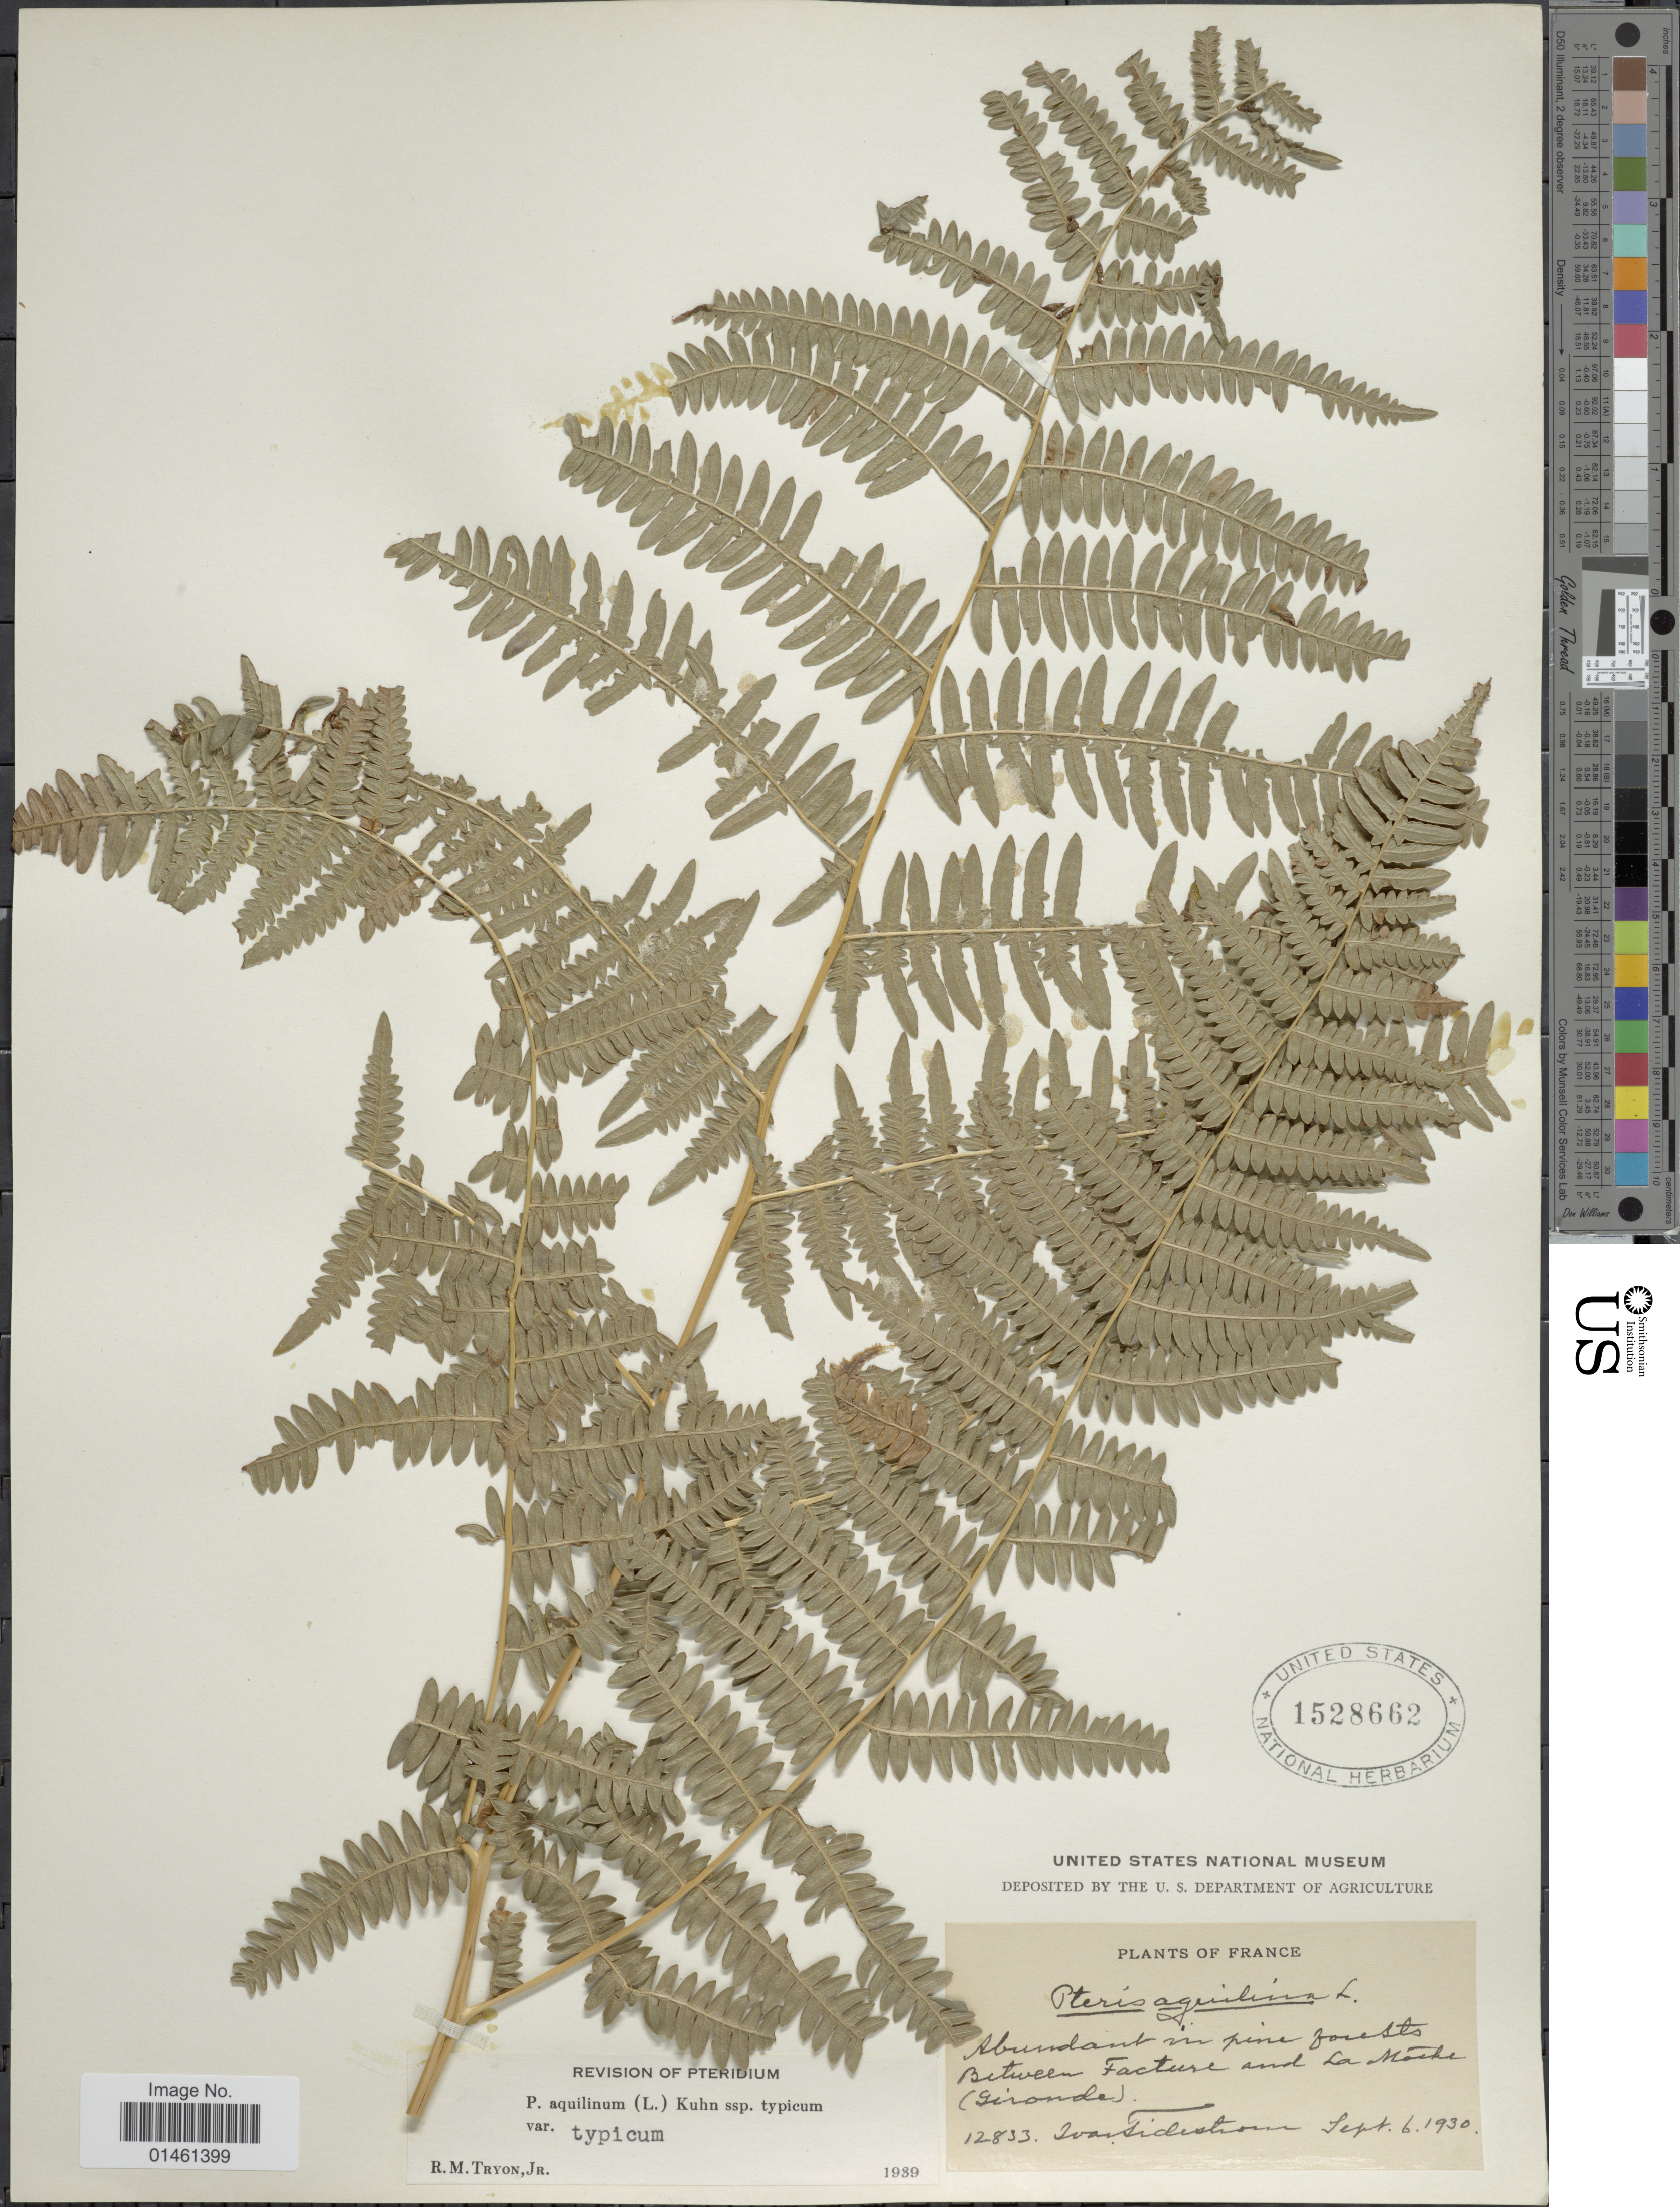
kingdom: Plantae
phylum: Tracheophyta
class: Polypodiopsida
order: Polypodiales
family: Dennstaedtiaceae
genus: Pteridium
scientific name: Pteridium aquilinum var. typicum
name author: R.M. Tryon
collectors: I. F. Tidestrom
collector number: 12833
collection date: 1930-09-06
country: France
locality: Abundant in pine forests between Facture and La Mothe (Gironde)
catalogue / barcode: US 1528662